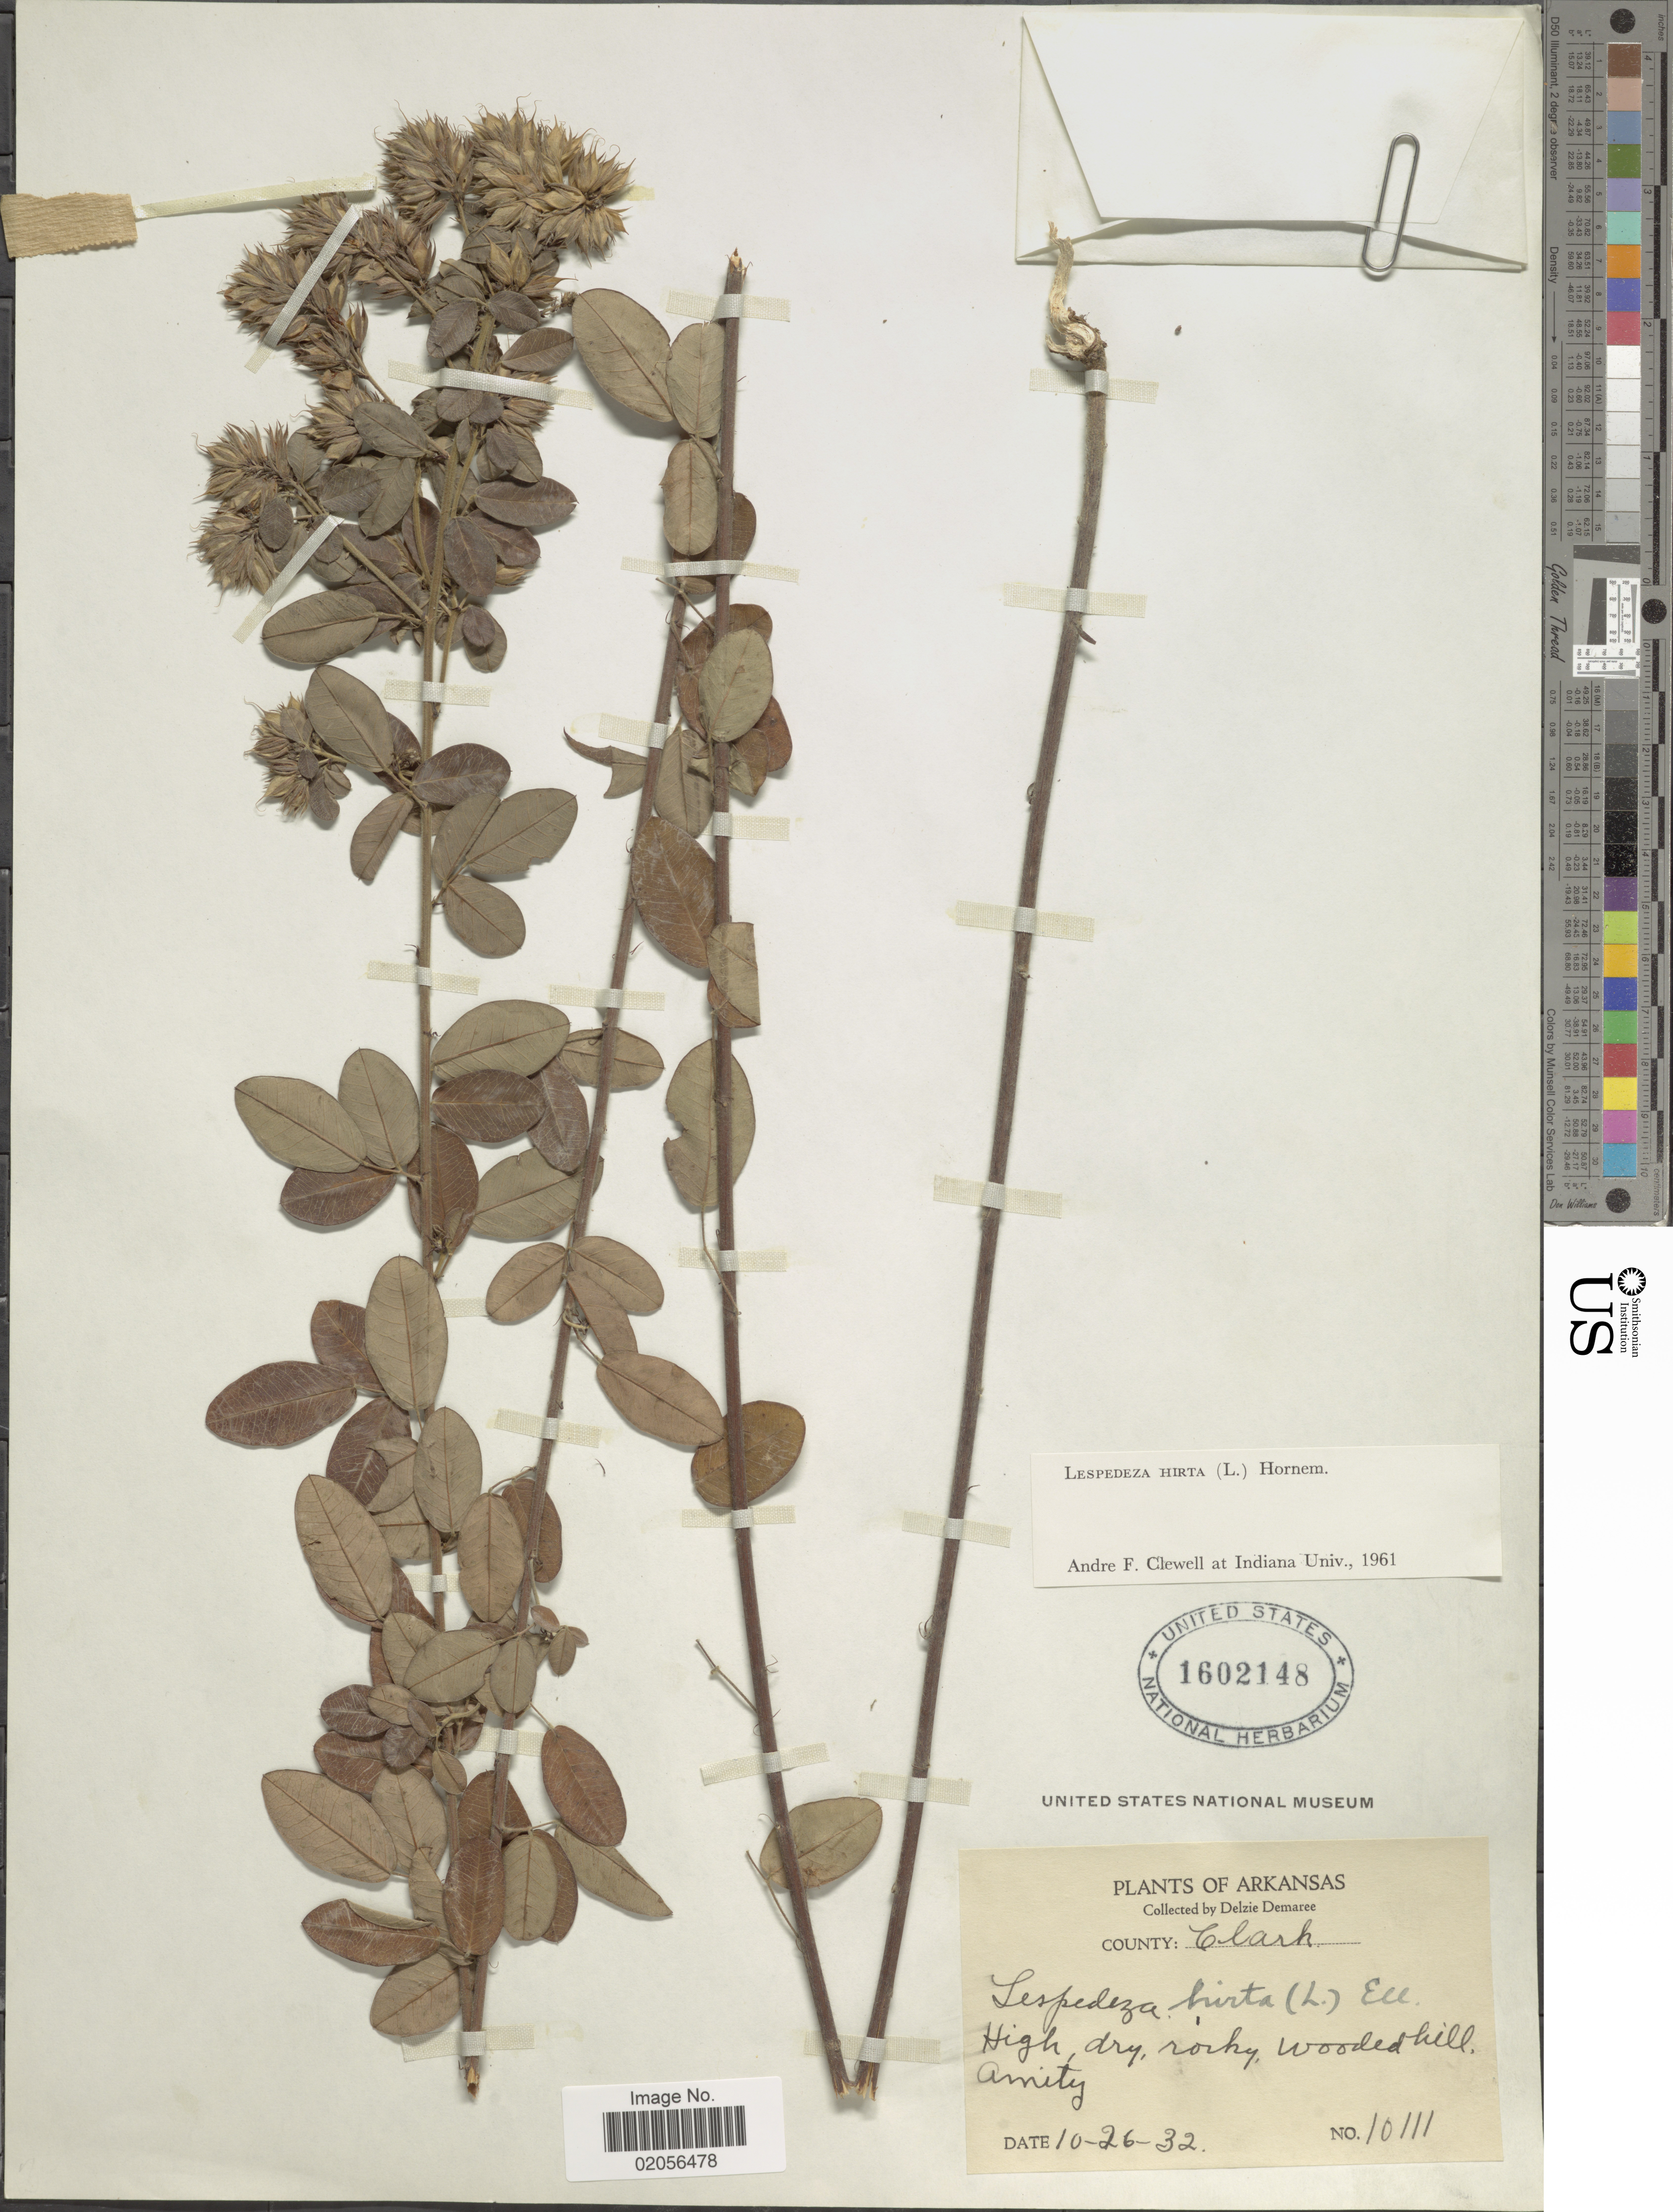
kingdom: Plantae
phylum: Tracheophyta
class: Magnoliopsida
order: Fabales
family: Fabaceae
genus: Lespedeza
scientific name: Lespedeza hirta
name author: (L.) Hornem.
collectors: D. Demaree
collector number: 10111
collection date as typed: Transcribed d/m/y: 26/10/32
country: United States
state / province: Arkansas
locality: High, dry, rockym wooded hill, Amity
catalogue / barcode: US 1602148